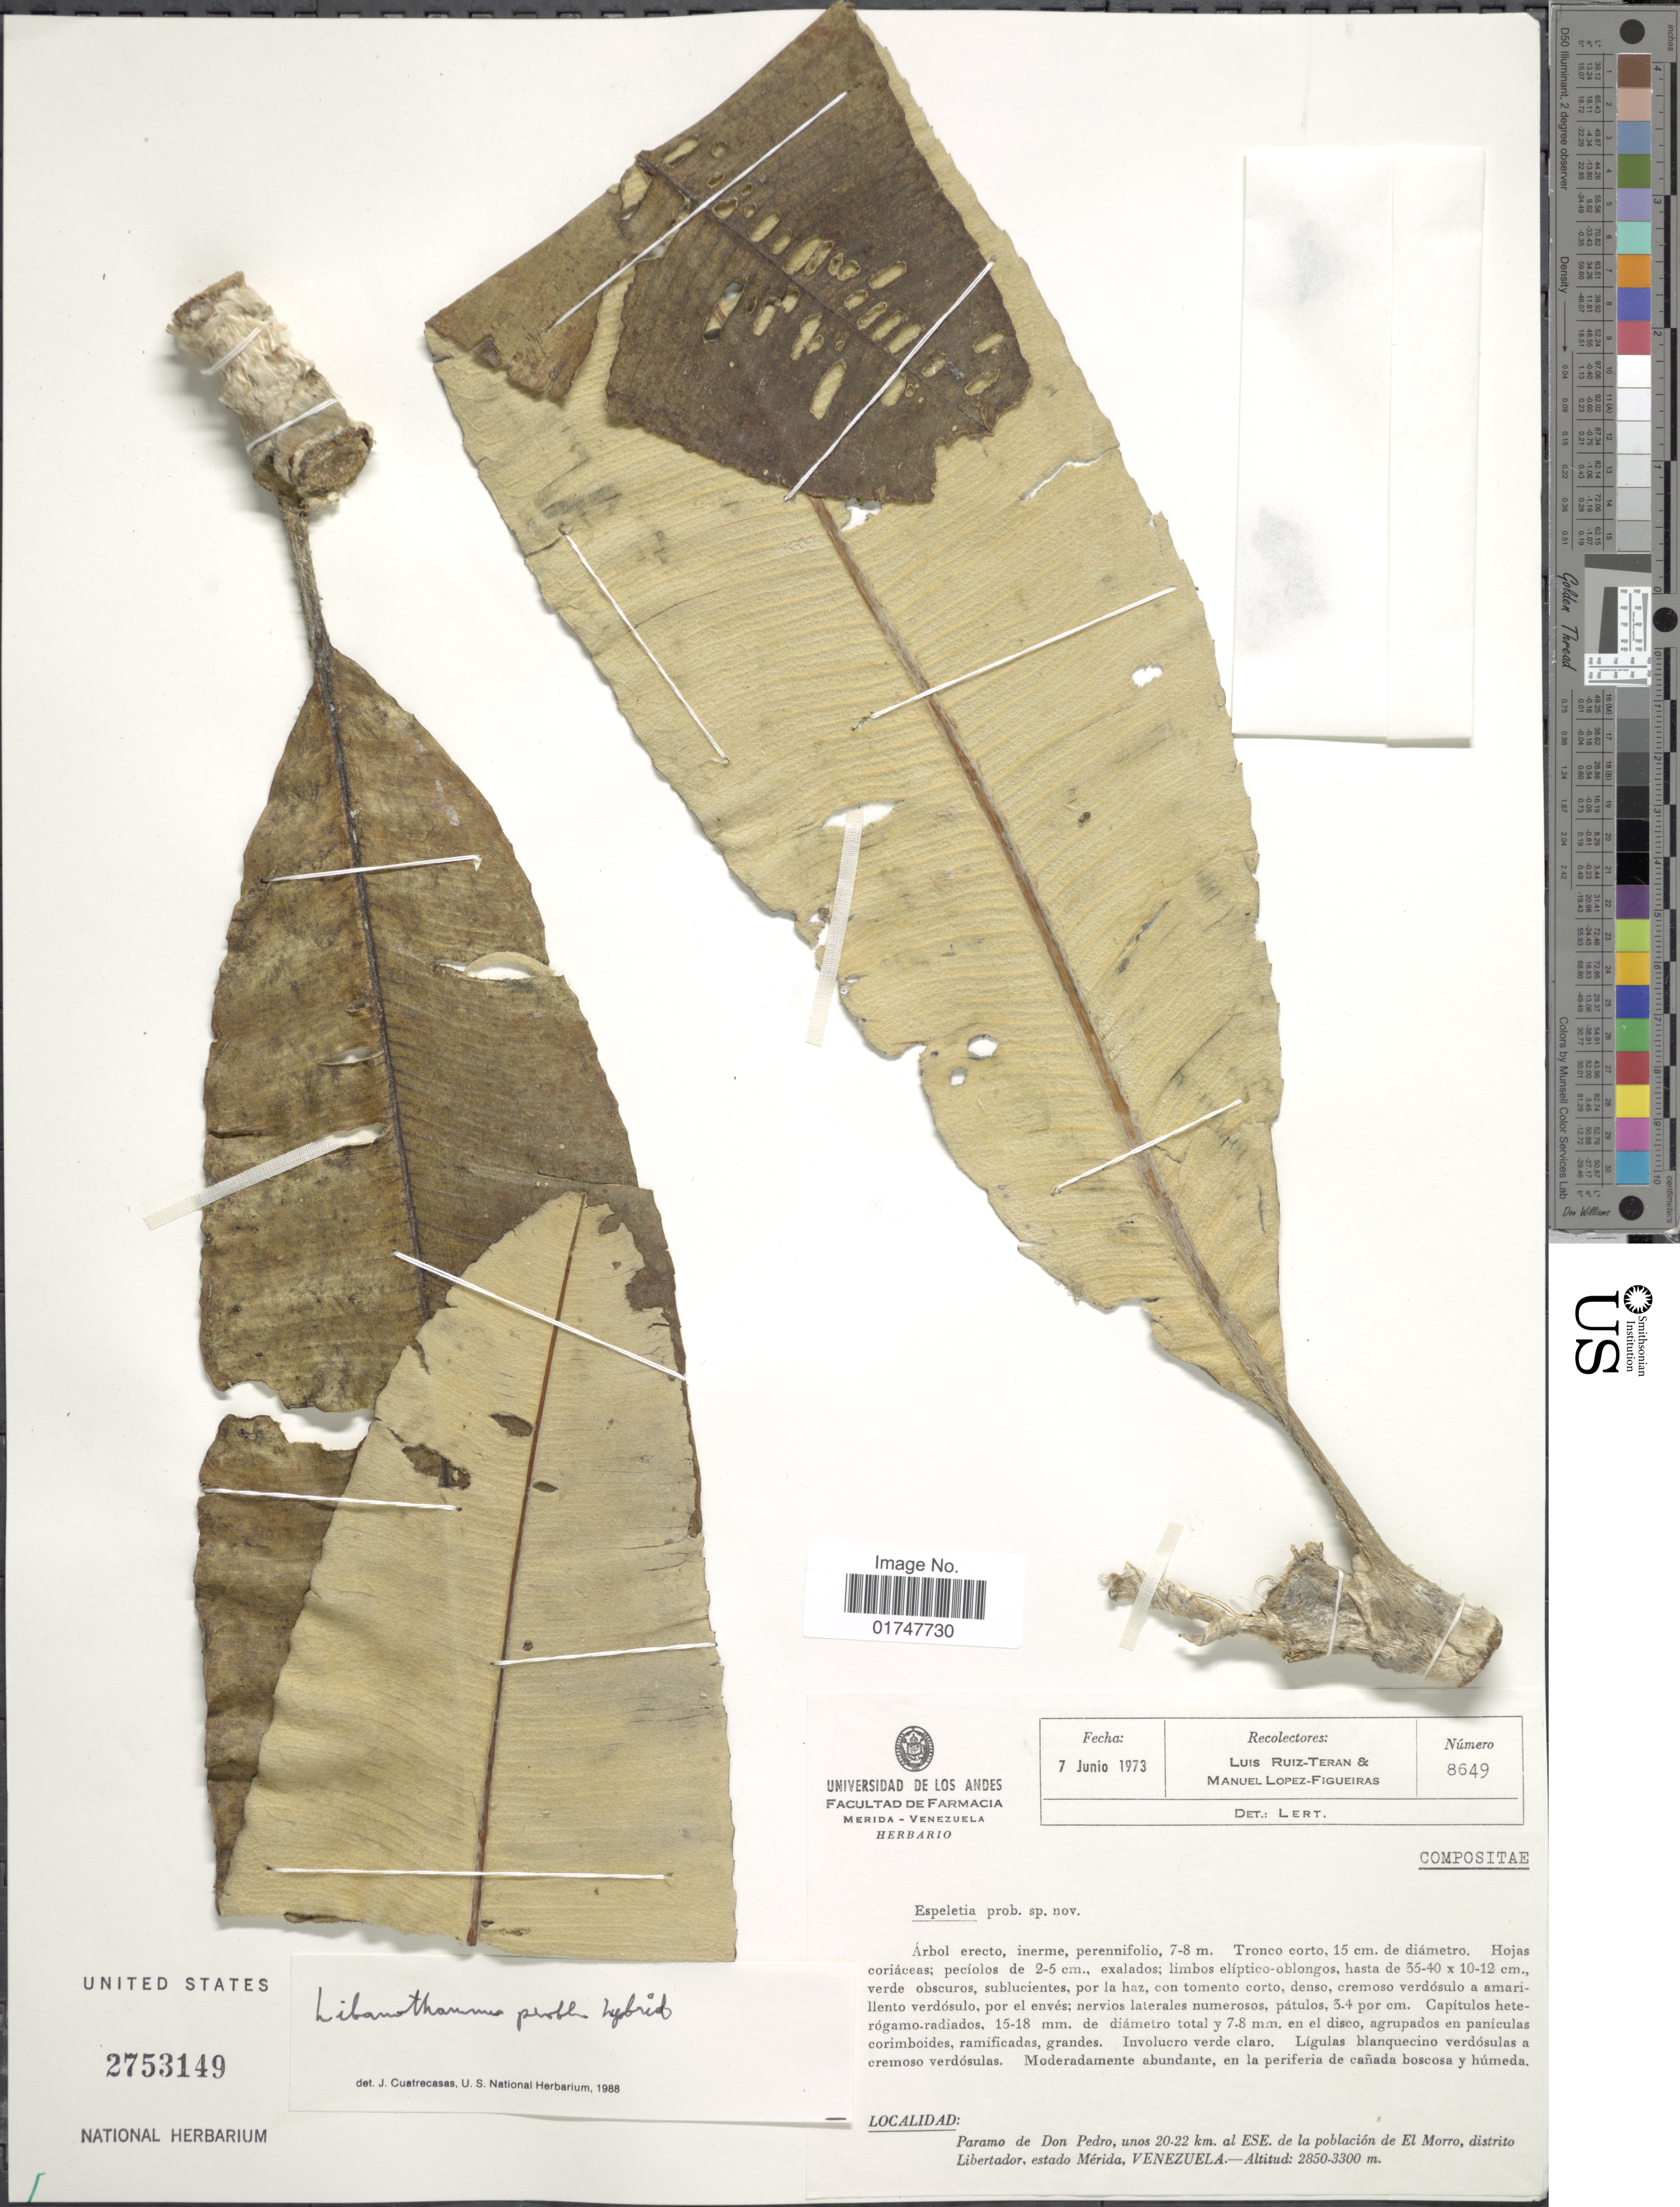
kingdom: Plantae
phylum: Tracheophyta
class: Magnoliopsida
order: Asterales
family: Asteraceae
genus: Libanothamnus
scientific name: Libanothamnus banksiifolius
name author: (Sch. Bip. & Ettingsh.) Cuatrec.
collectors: L. E. Ruíz-Terán & M. López Figueiras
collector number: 8649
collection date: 1973-06-07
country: Venezuela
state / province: Mérida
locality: Paramo de Don Pedro, unos 20-22 km. al ESE de la población de El Morro, distrito Libertador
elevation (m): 2850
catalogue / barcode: US 2753149